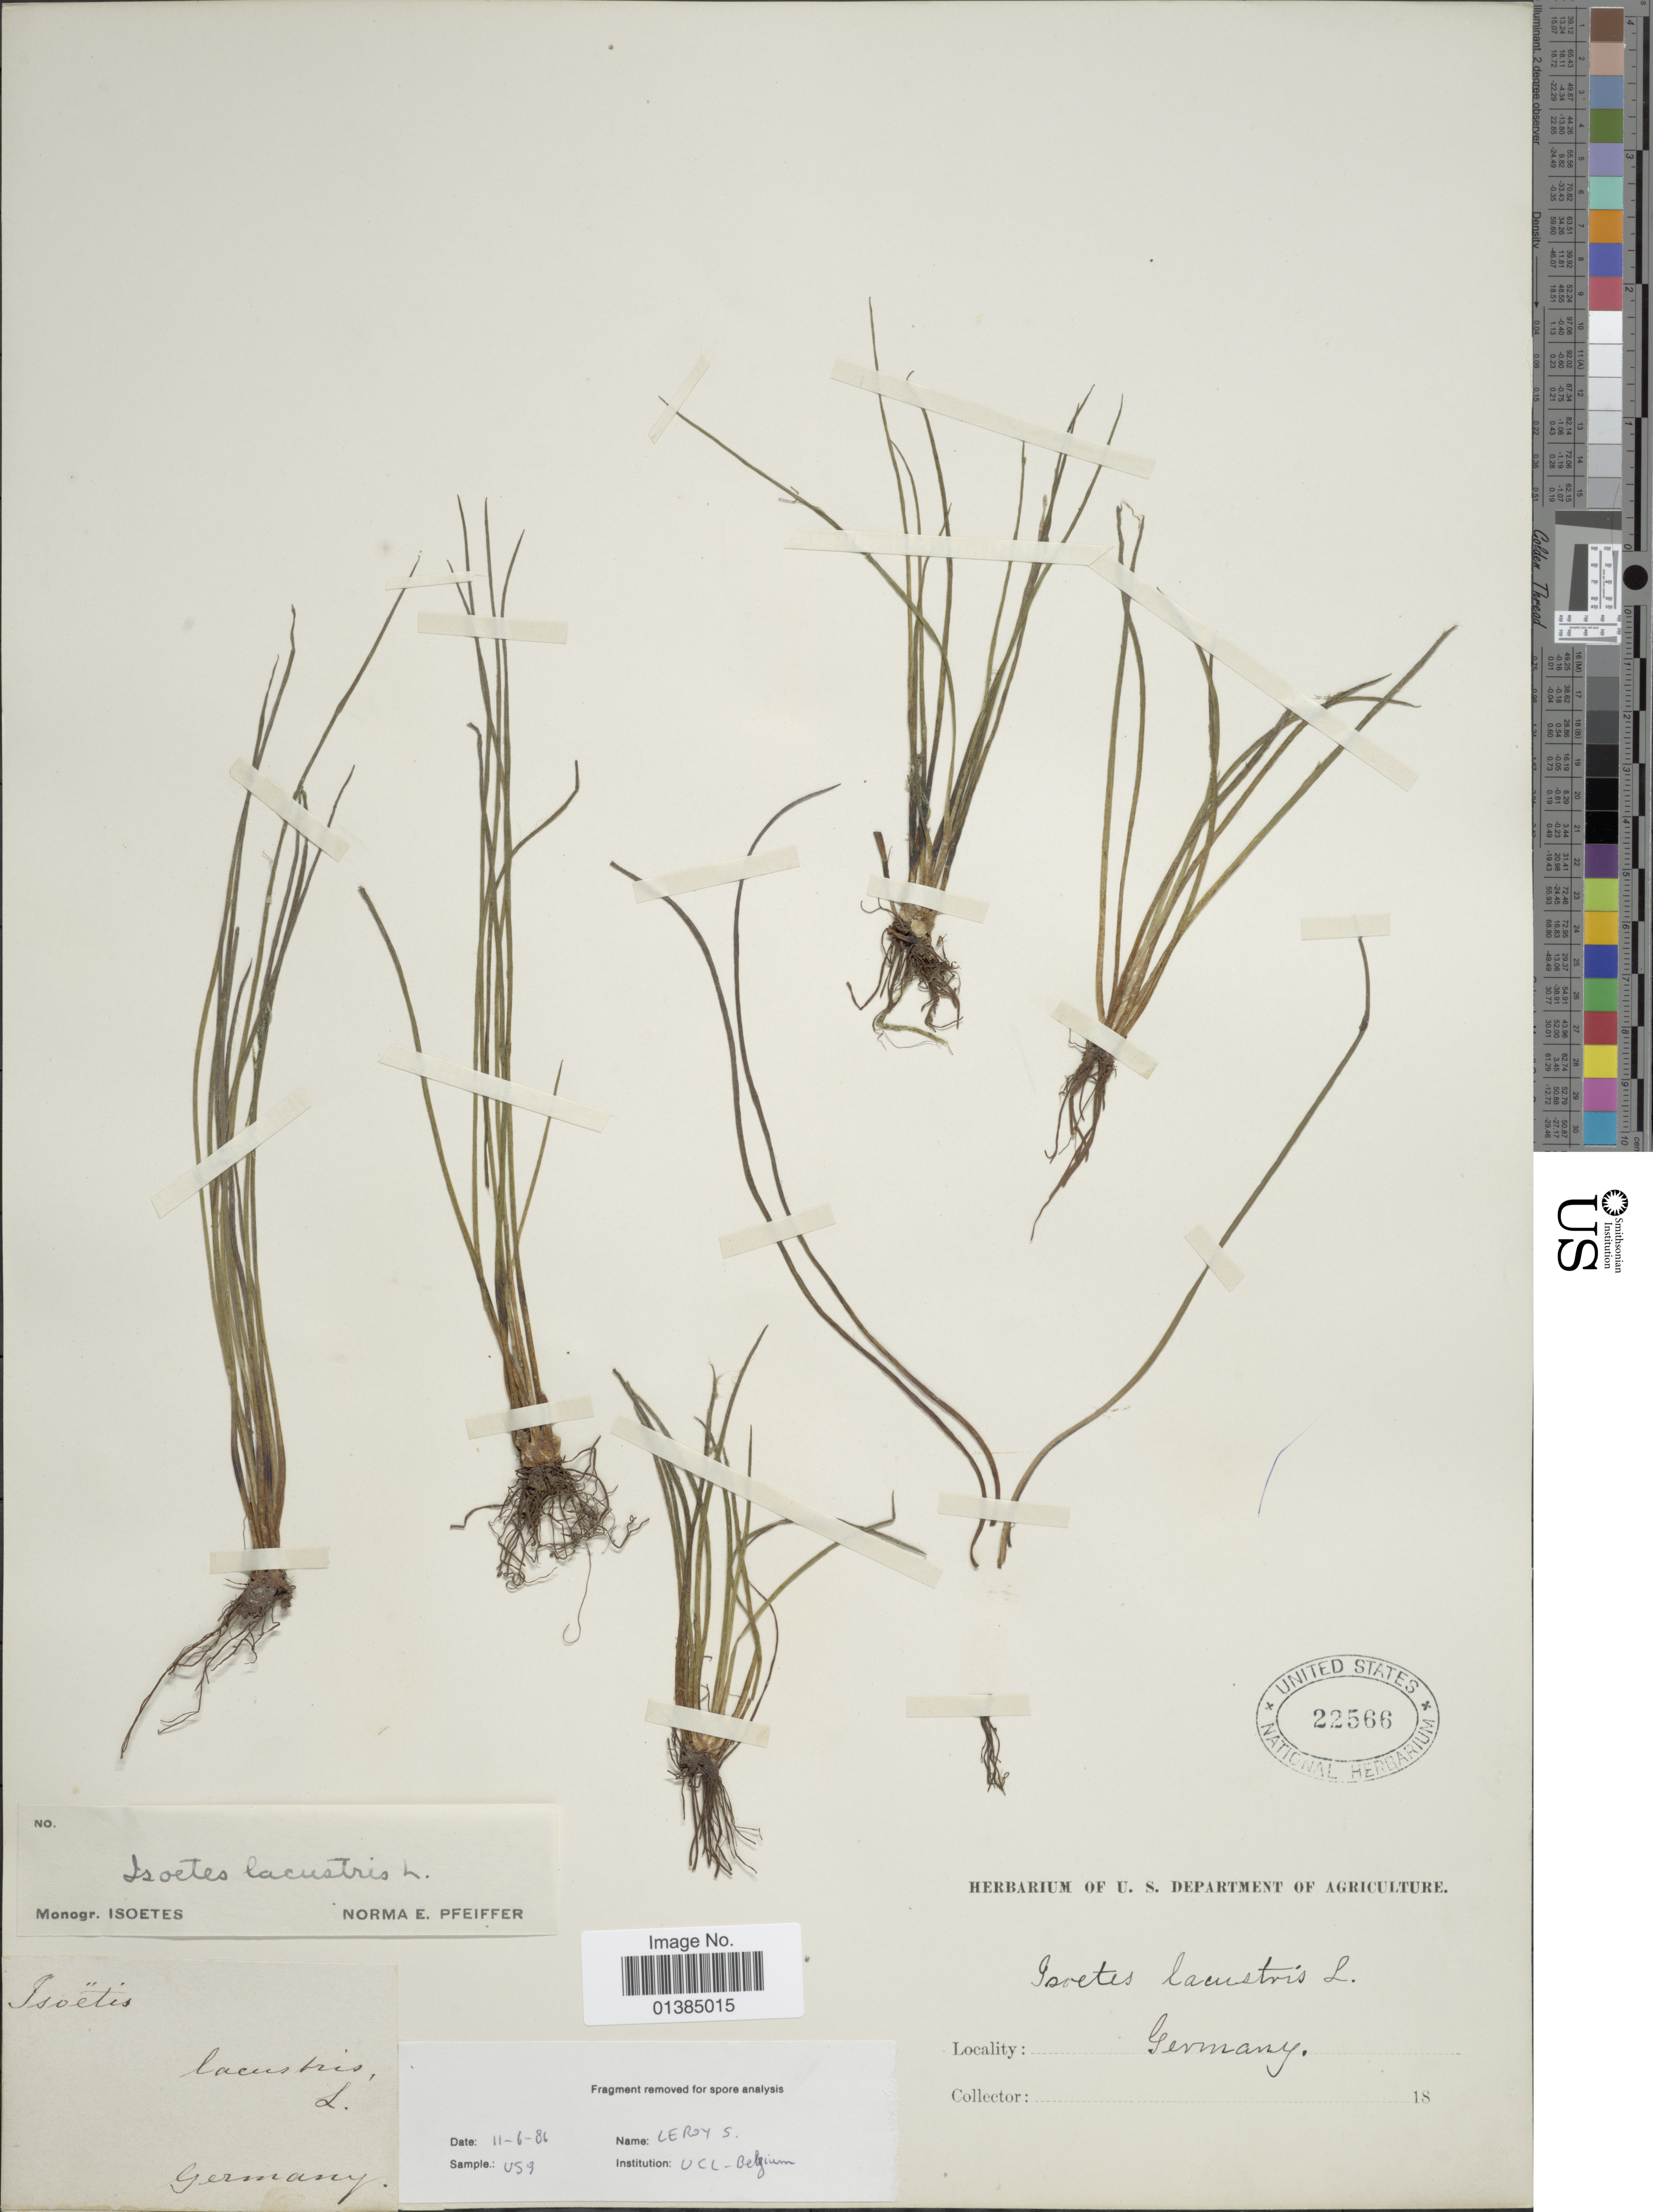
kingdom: Plantae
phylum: Tracheophyta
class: Lycopodiopsida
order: Isoetales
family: Isoetaceae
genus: Isoetes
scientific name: Isoetes lacustris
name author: L.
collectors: ex herb. U. S. Department of Agriculture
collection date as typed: Transcribed d/m/y: //18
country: Germany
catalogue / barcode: US 22566